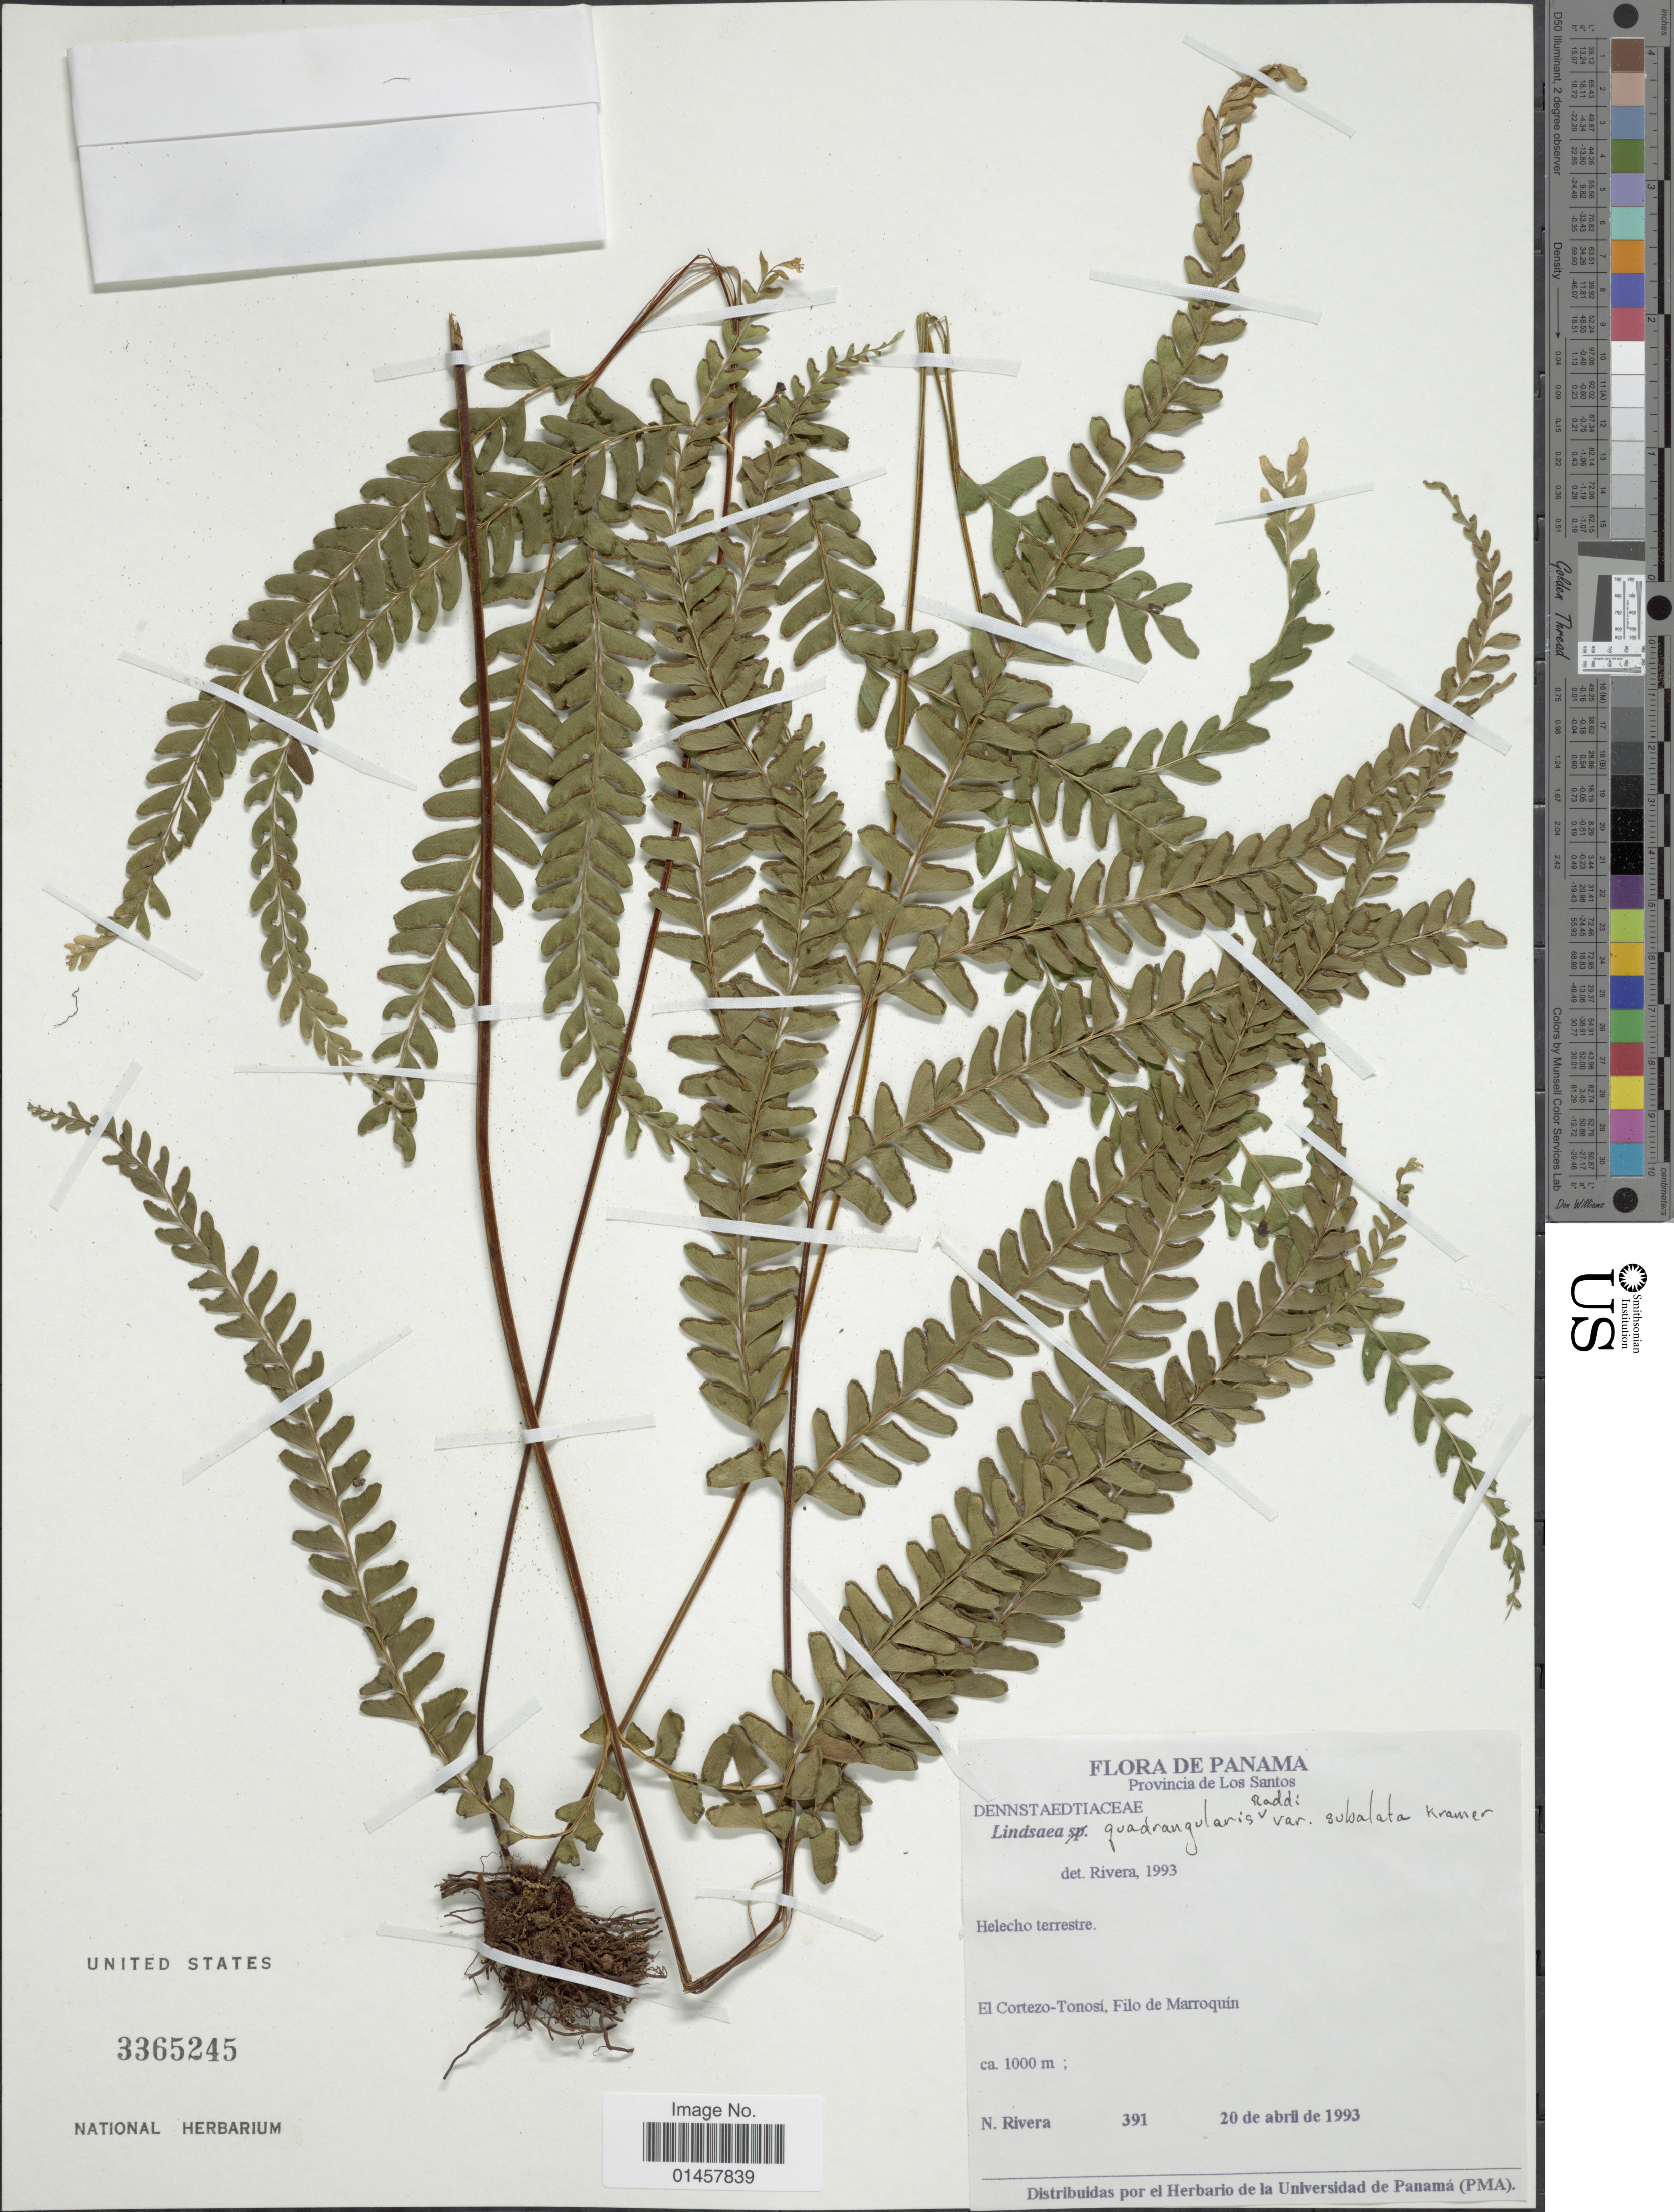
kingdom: Plantae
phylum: Tracheophyta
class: Polypodiopsida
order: Polypodiales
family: Lindsaeaceae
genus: Lindsaea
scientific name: Lindsaea quadrangularis subsp. subalata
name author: K.U. Kramer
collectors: N. Rivera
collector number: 391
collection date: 1993-04-20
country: Panama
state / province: Los Santos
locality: Provincia de Los Santos, El Cortezo-Tonosi, Filo de Marroquin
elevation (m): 1000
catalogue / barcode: US 3365245